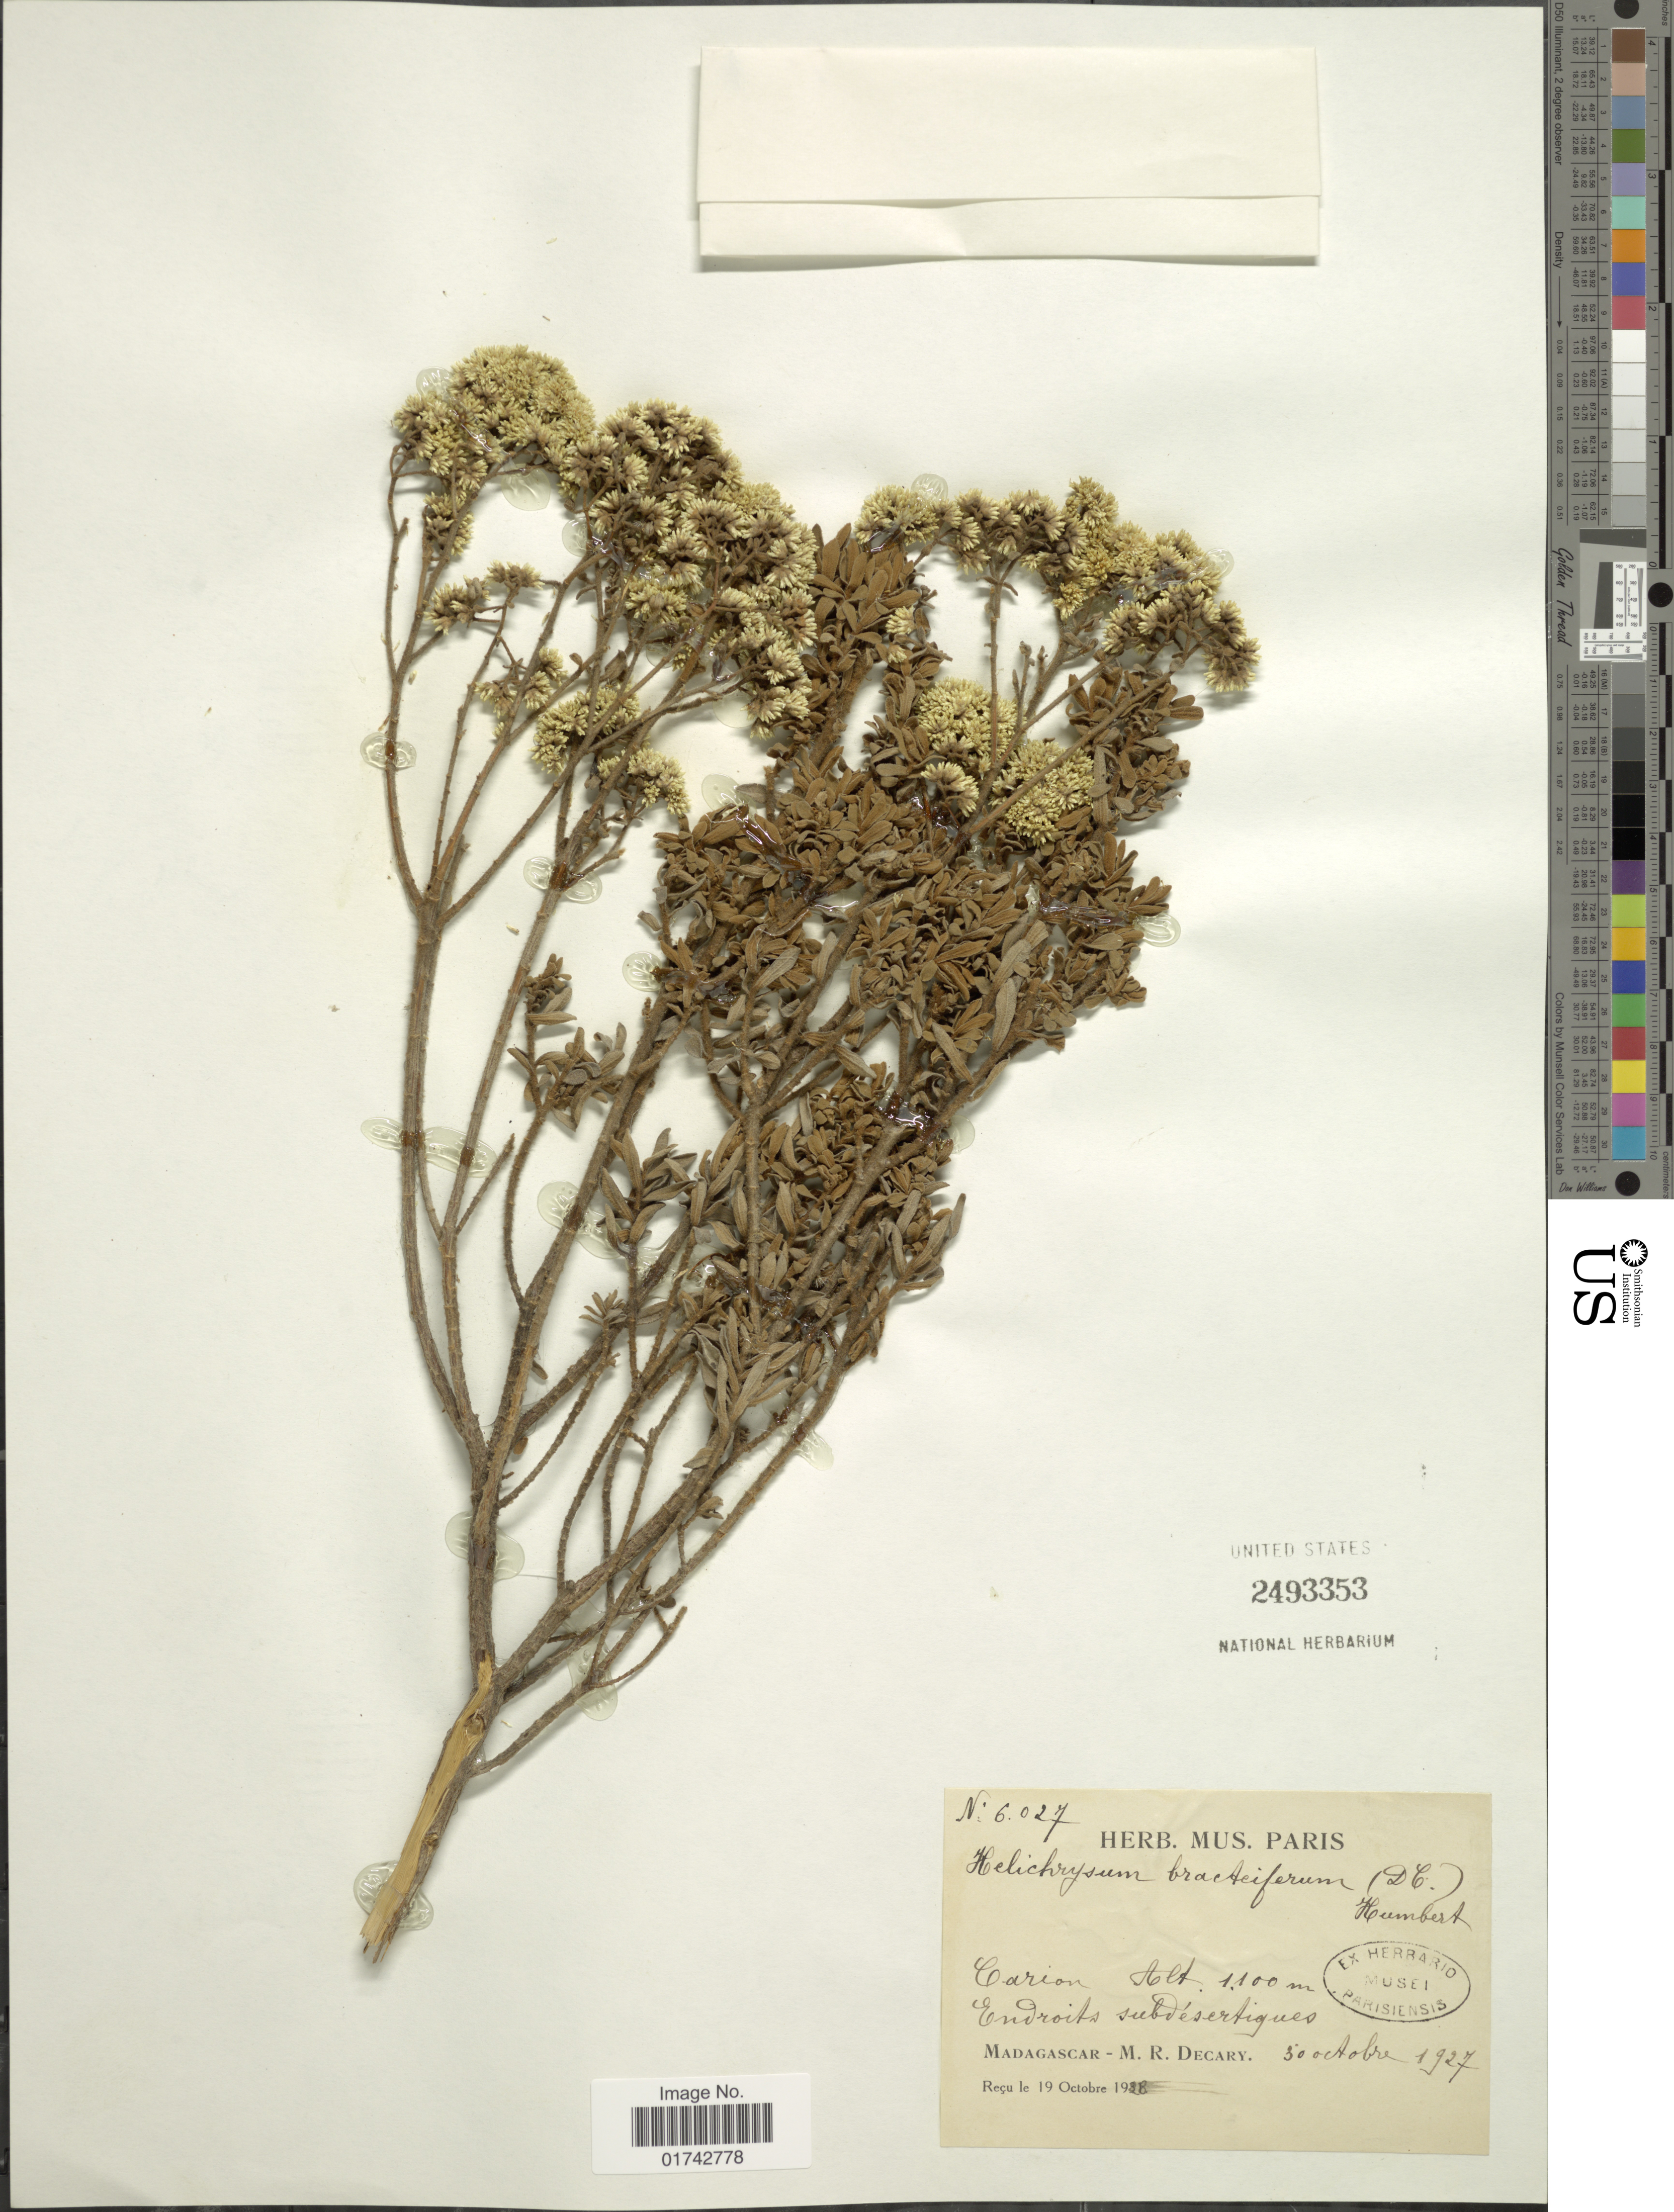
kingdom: Plantae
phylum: Tracheophyta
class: Magnoliopsida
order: Asterales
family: Asteraceae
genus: Helichrysum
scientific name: Helichrysum bracteiferum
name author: (DC.) Humbert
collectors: R. Decary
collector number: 6027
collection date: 1927-10-30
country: Madagascar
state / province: Analamanga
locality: Carion. Endroits subdésertiques [subdesert places].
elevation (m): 1100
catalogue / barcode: US 2493353